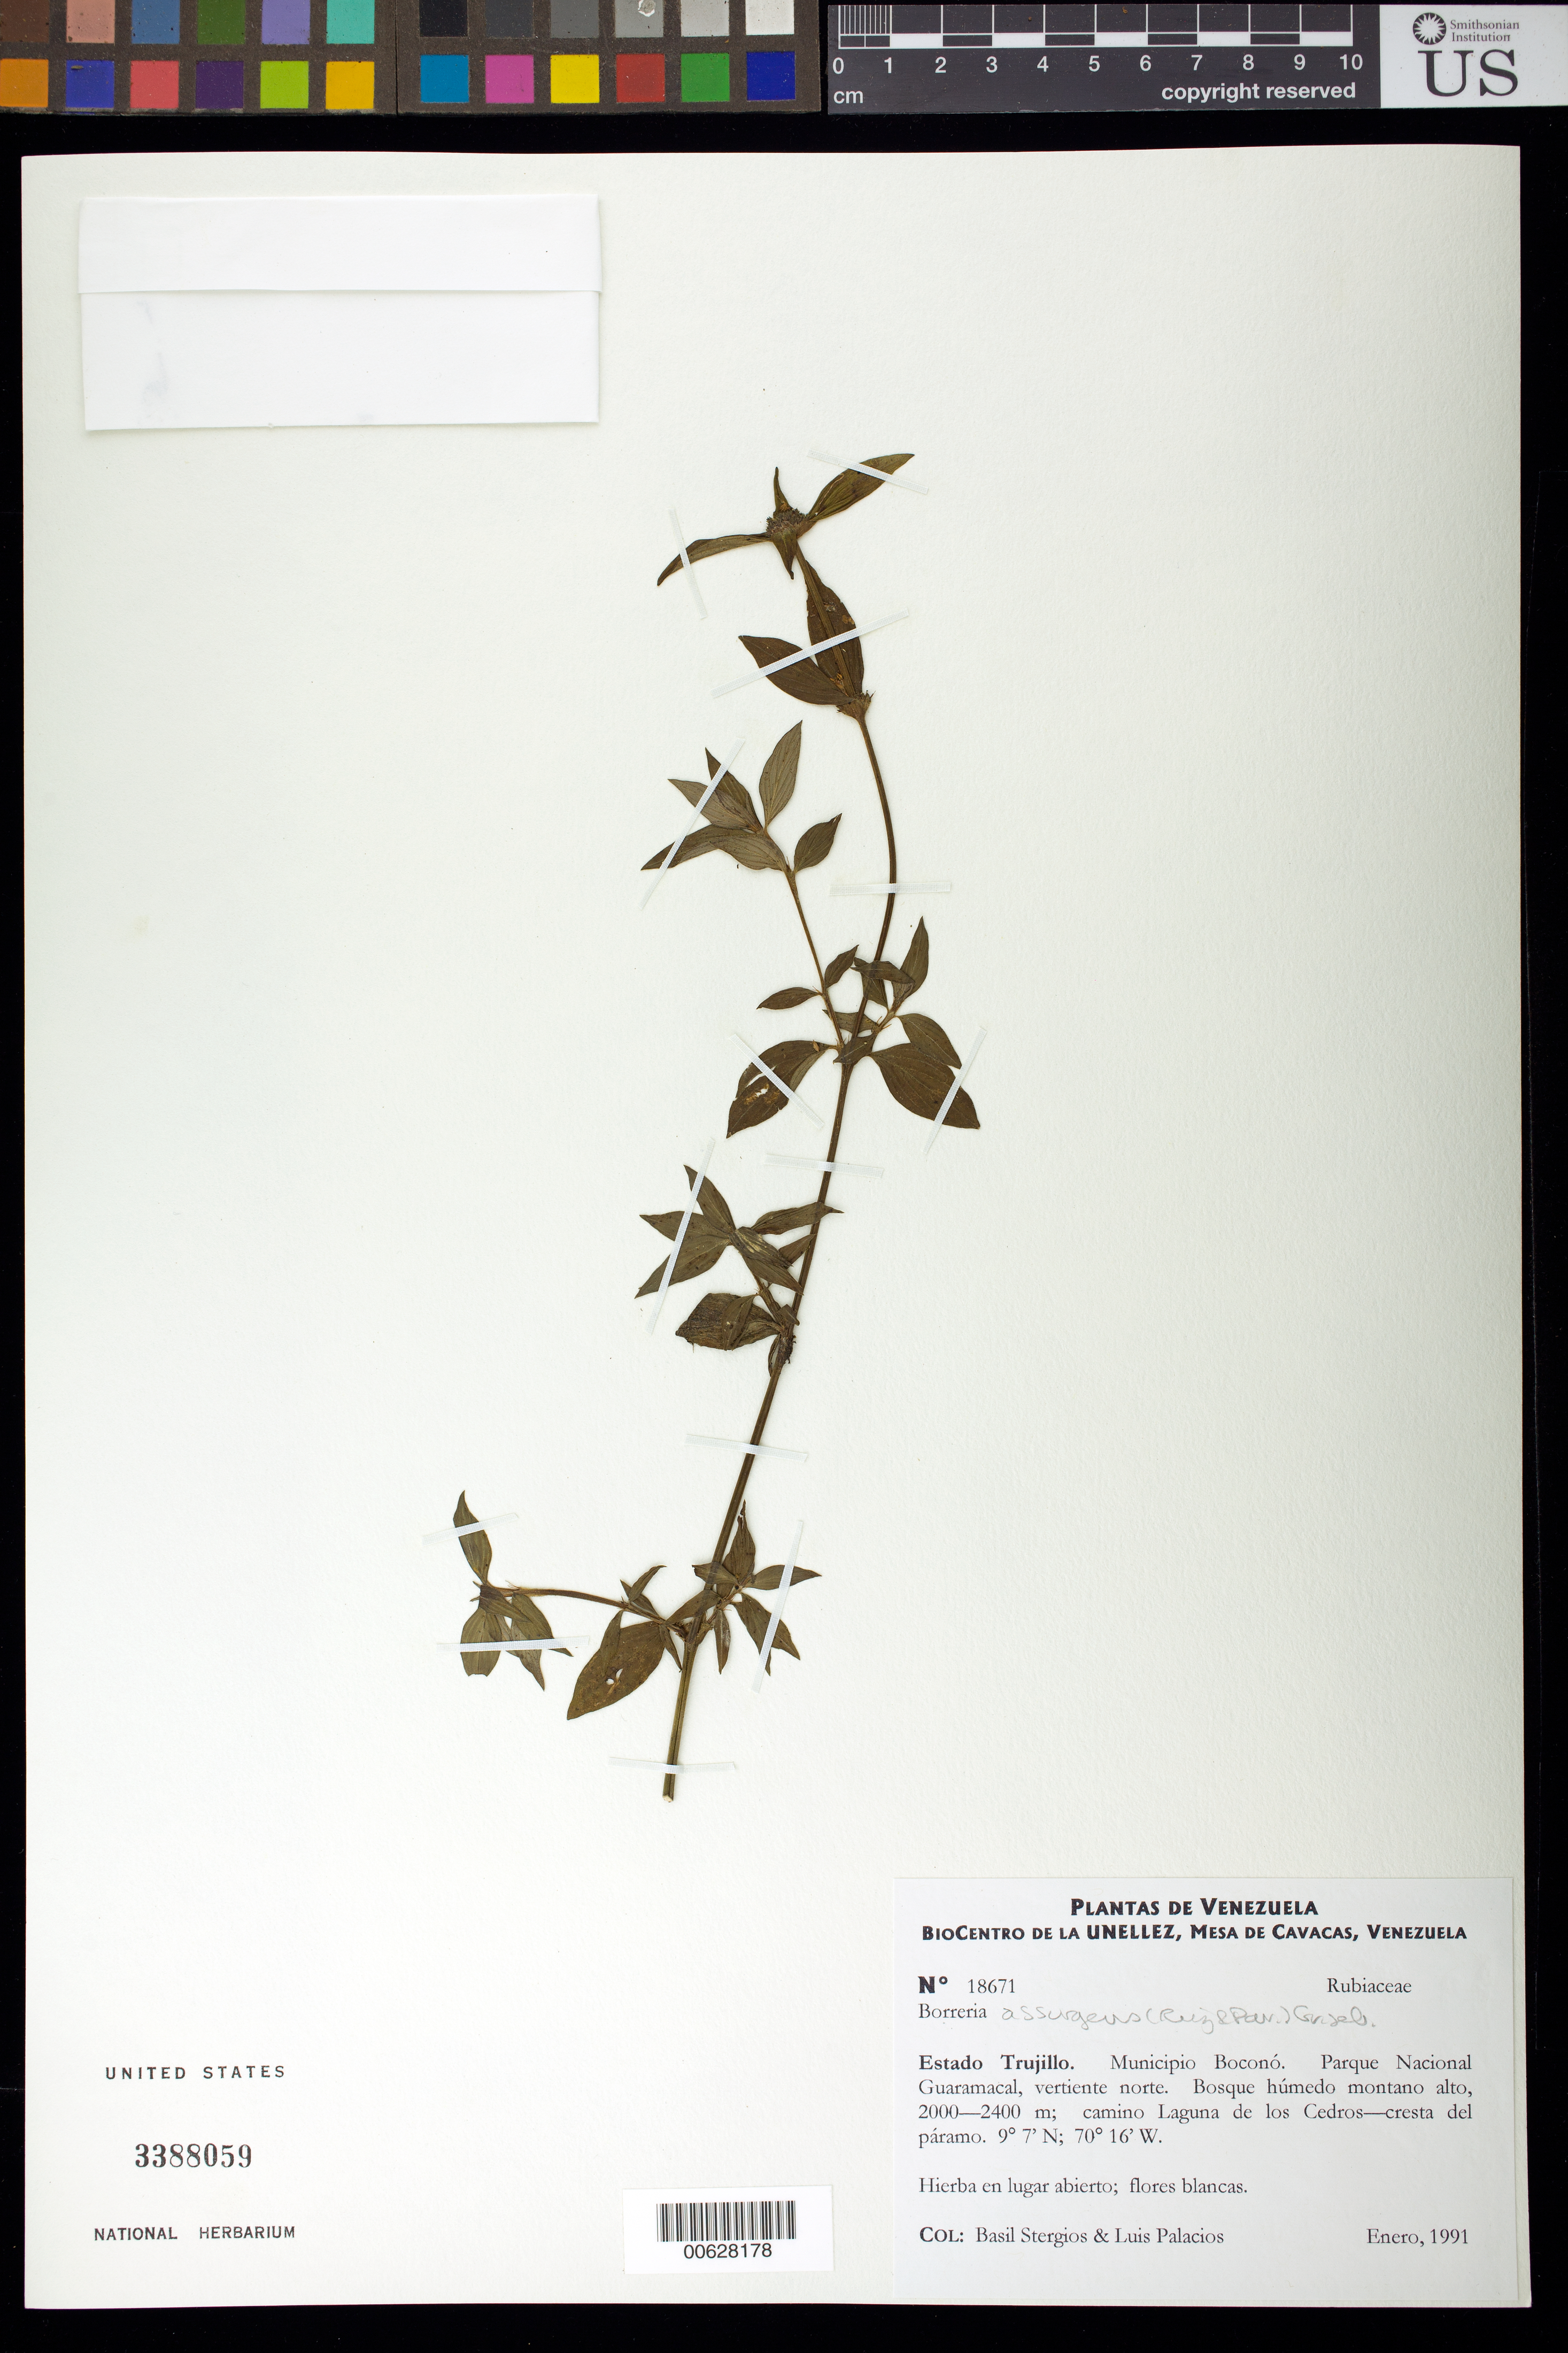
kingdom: Plantae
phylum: Tracheophyta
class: Magnoliopsida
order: Gentianales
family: Rubiaceae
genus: Borreria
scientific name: Borreria assurgens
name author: (Ruiz & Pav.) Griseb.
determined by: Taylor, Charlotte M.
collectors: B. G. Stergios & L. Palacios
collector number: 18671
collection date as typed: Jan 1991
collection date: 1991-01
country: Venezuela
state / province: Trujillo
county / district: Boconó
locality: Parque Nacional Guaramacal, vertiente N, camino laguna de los Cedros-cresta del páramo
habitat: Bosque húmedo montano alto.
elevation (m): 2000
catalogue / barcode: US 3388059